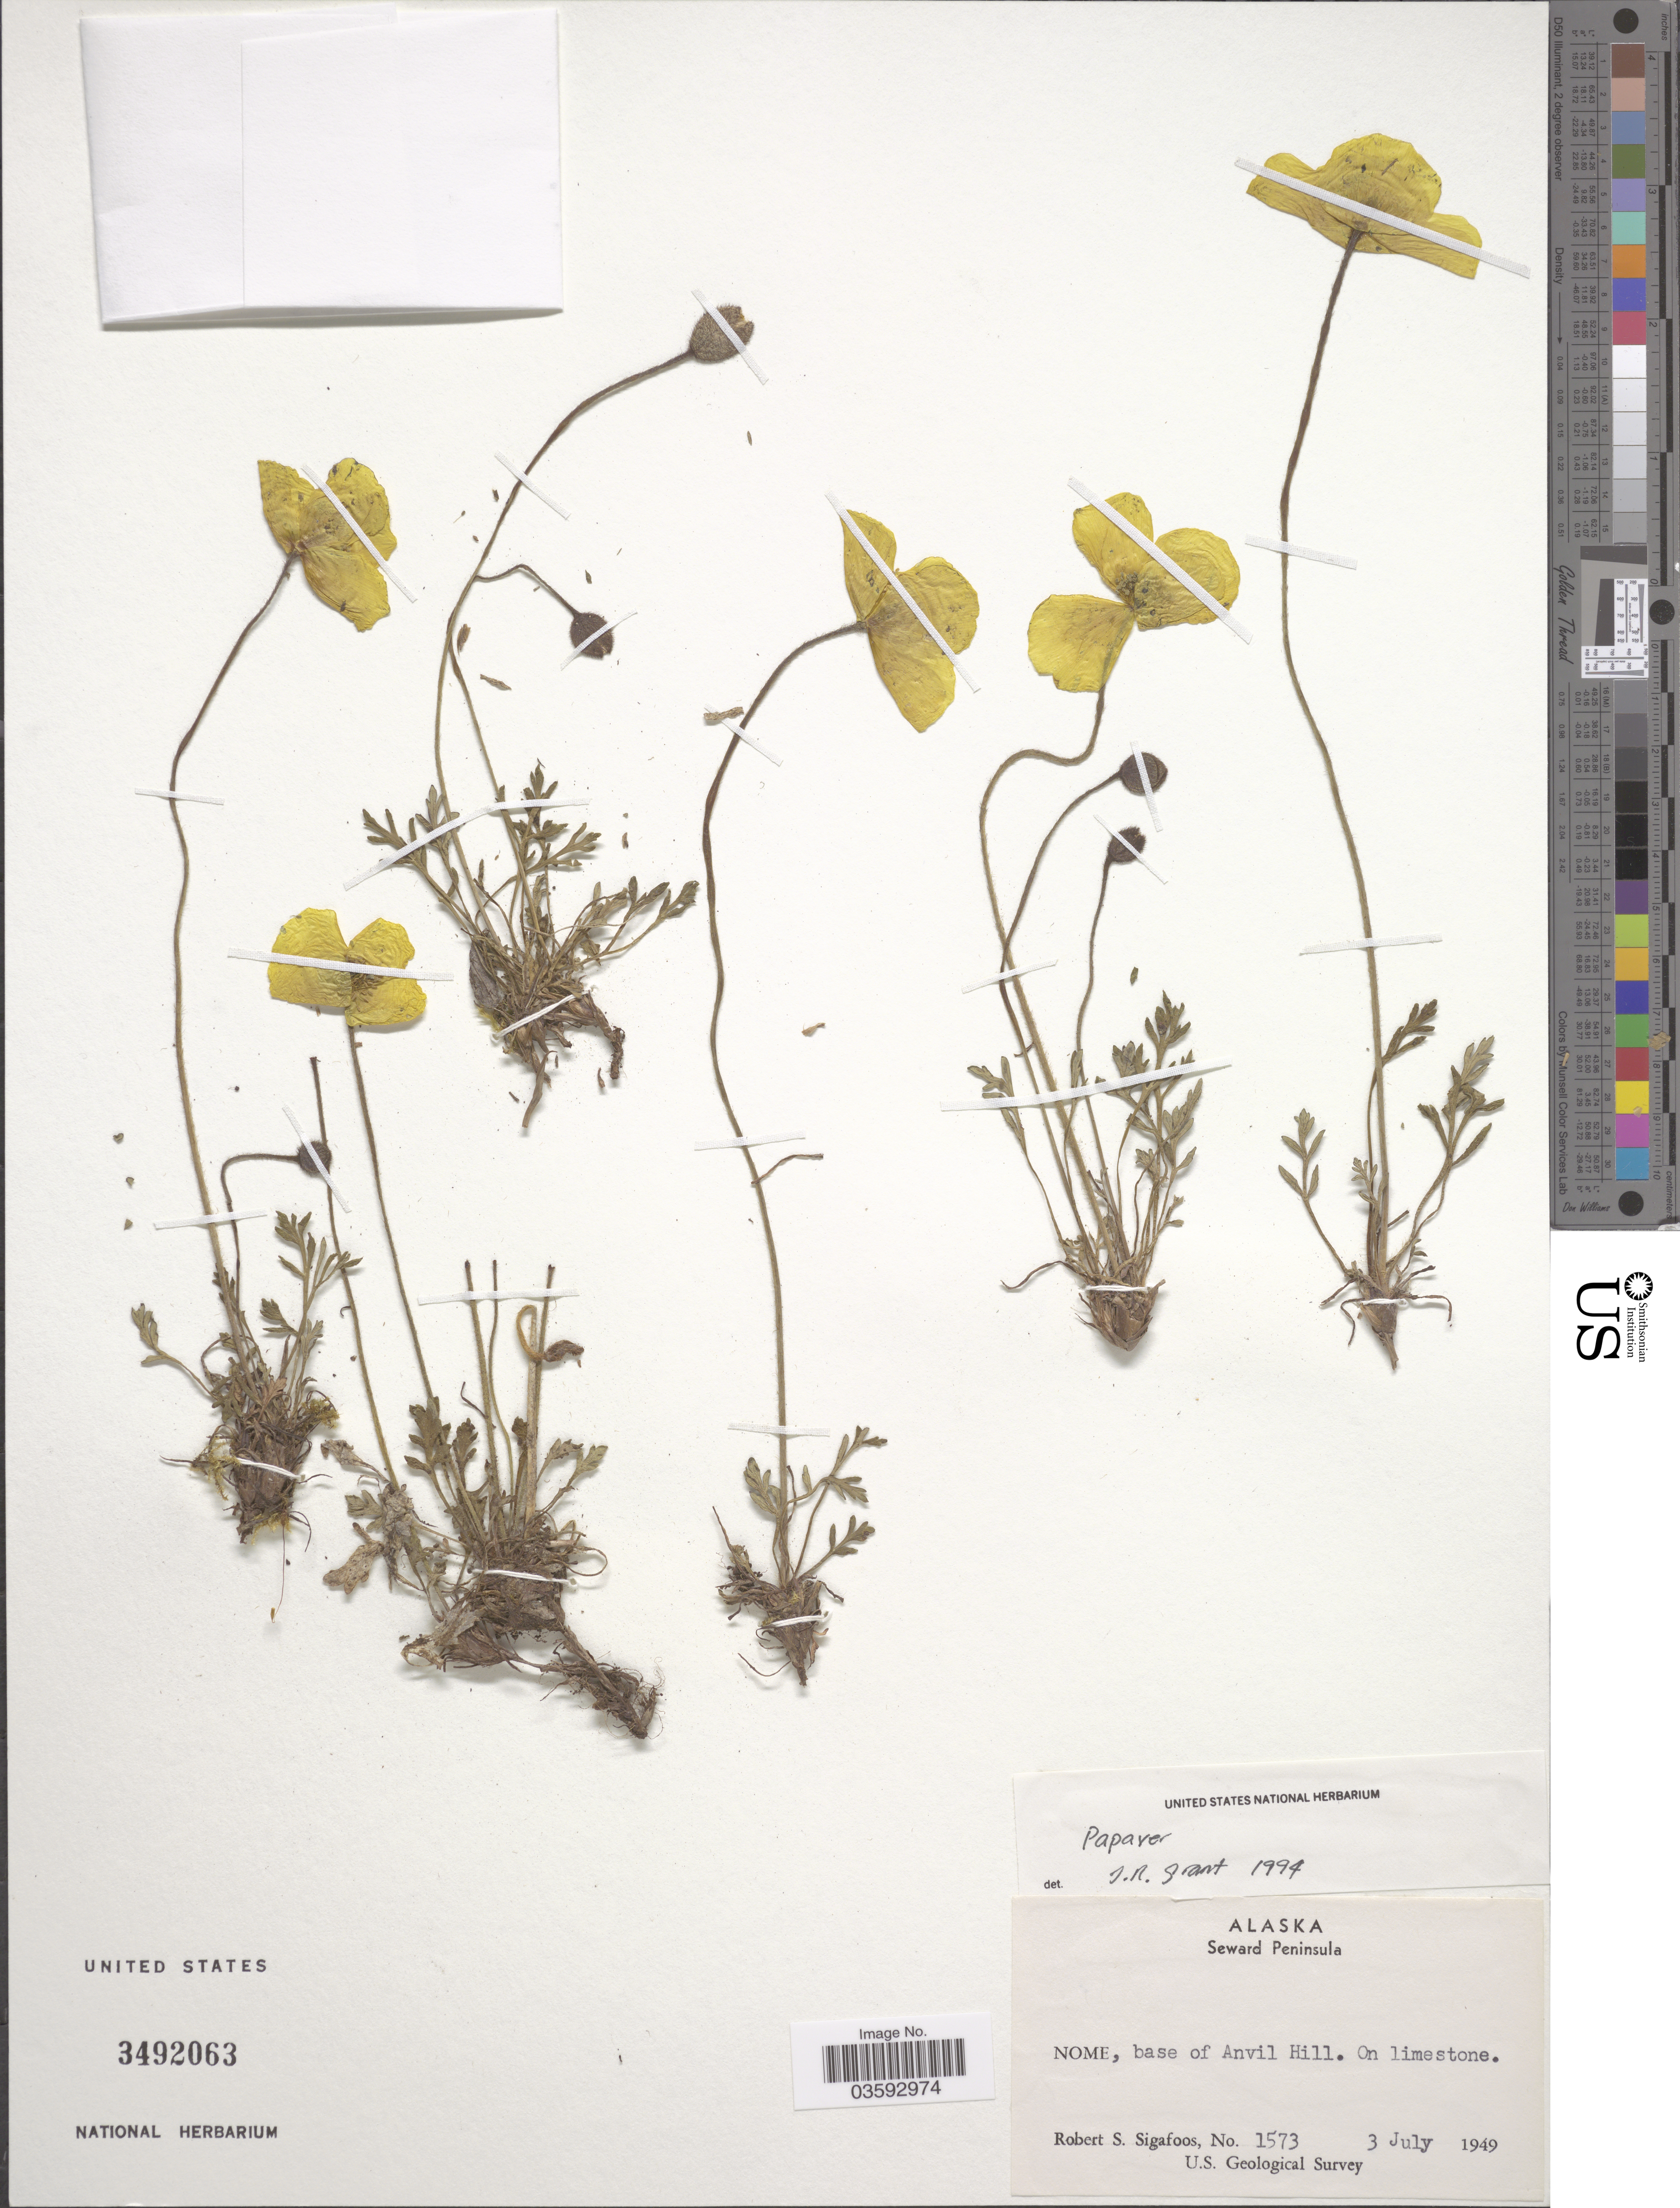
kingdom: Plantae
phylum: Tracheophyta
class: Magnoliopsida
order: Ranunculales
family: Papaveraceae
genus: Papaver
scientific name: Papaver sp.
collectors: R. Sigafoos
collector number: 1573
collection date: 1949-07-03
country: United States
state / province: Alaska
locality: Seward Peninsula. Nome, base of Anvil Hill.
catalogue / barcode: US 3492063